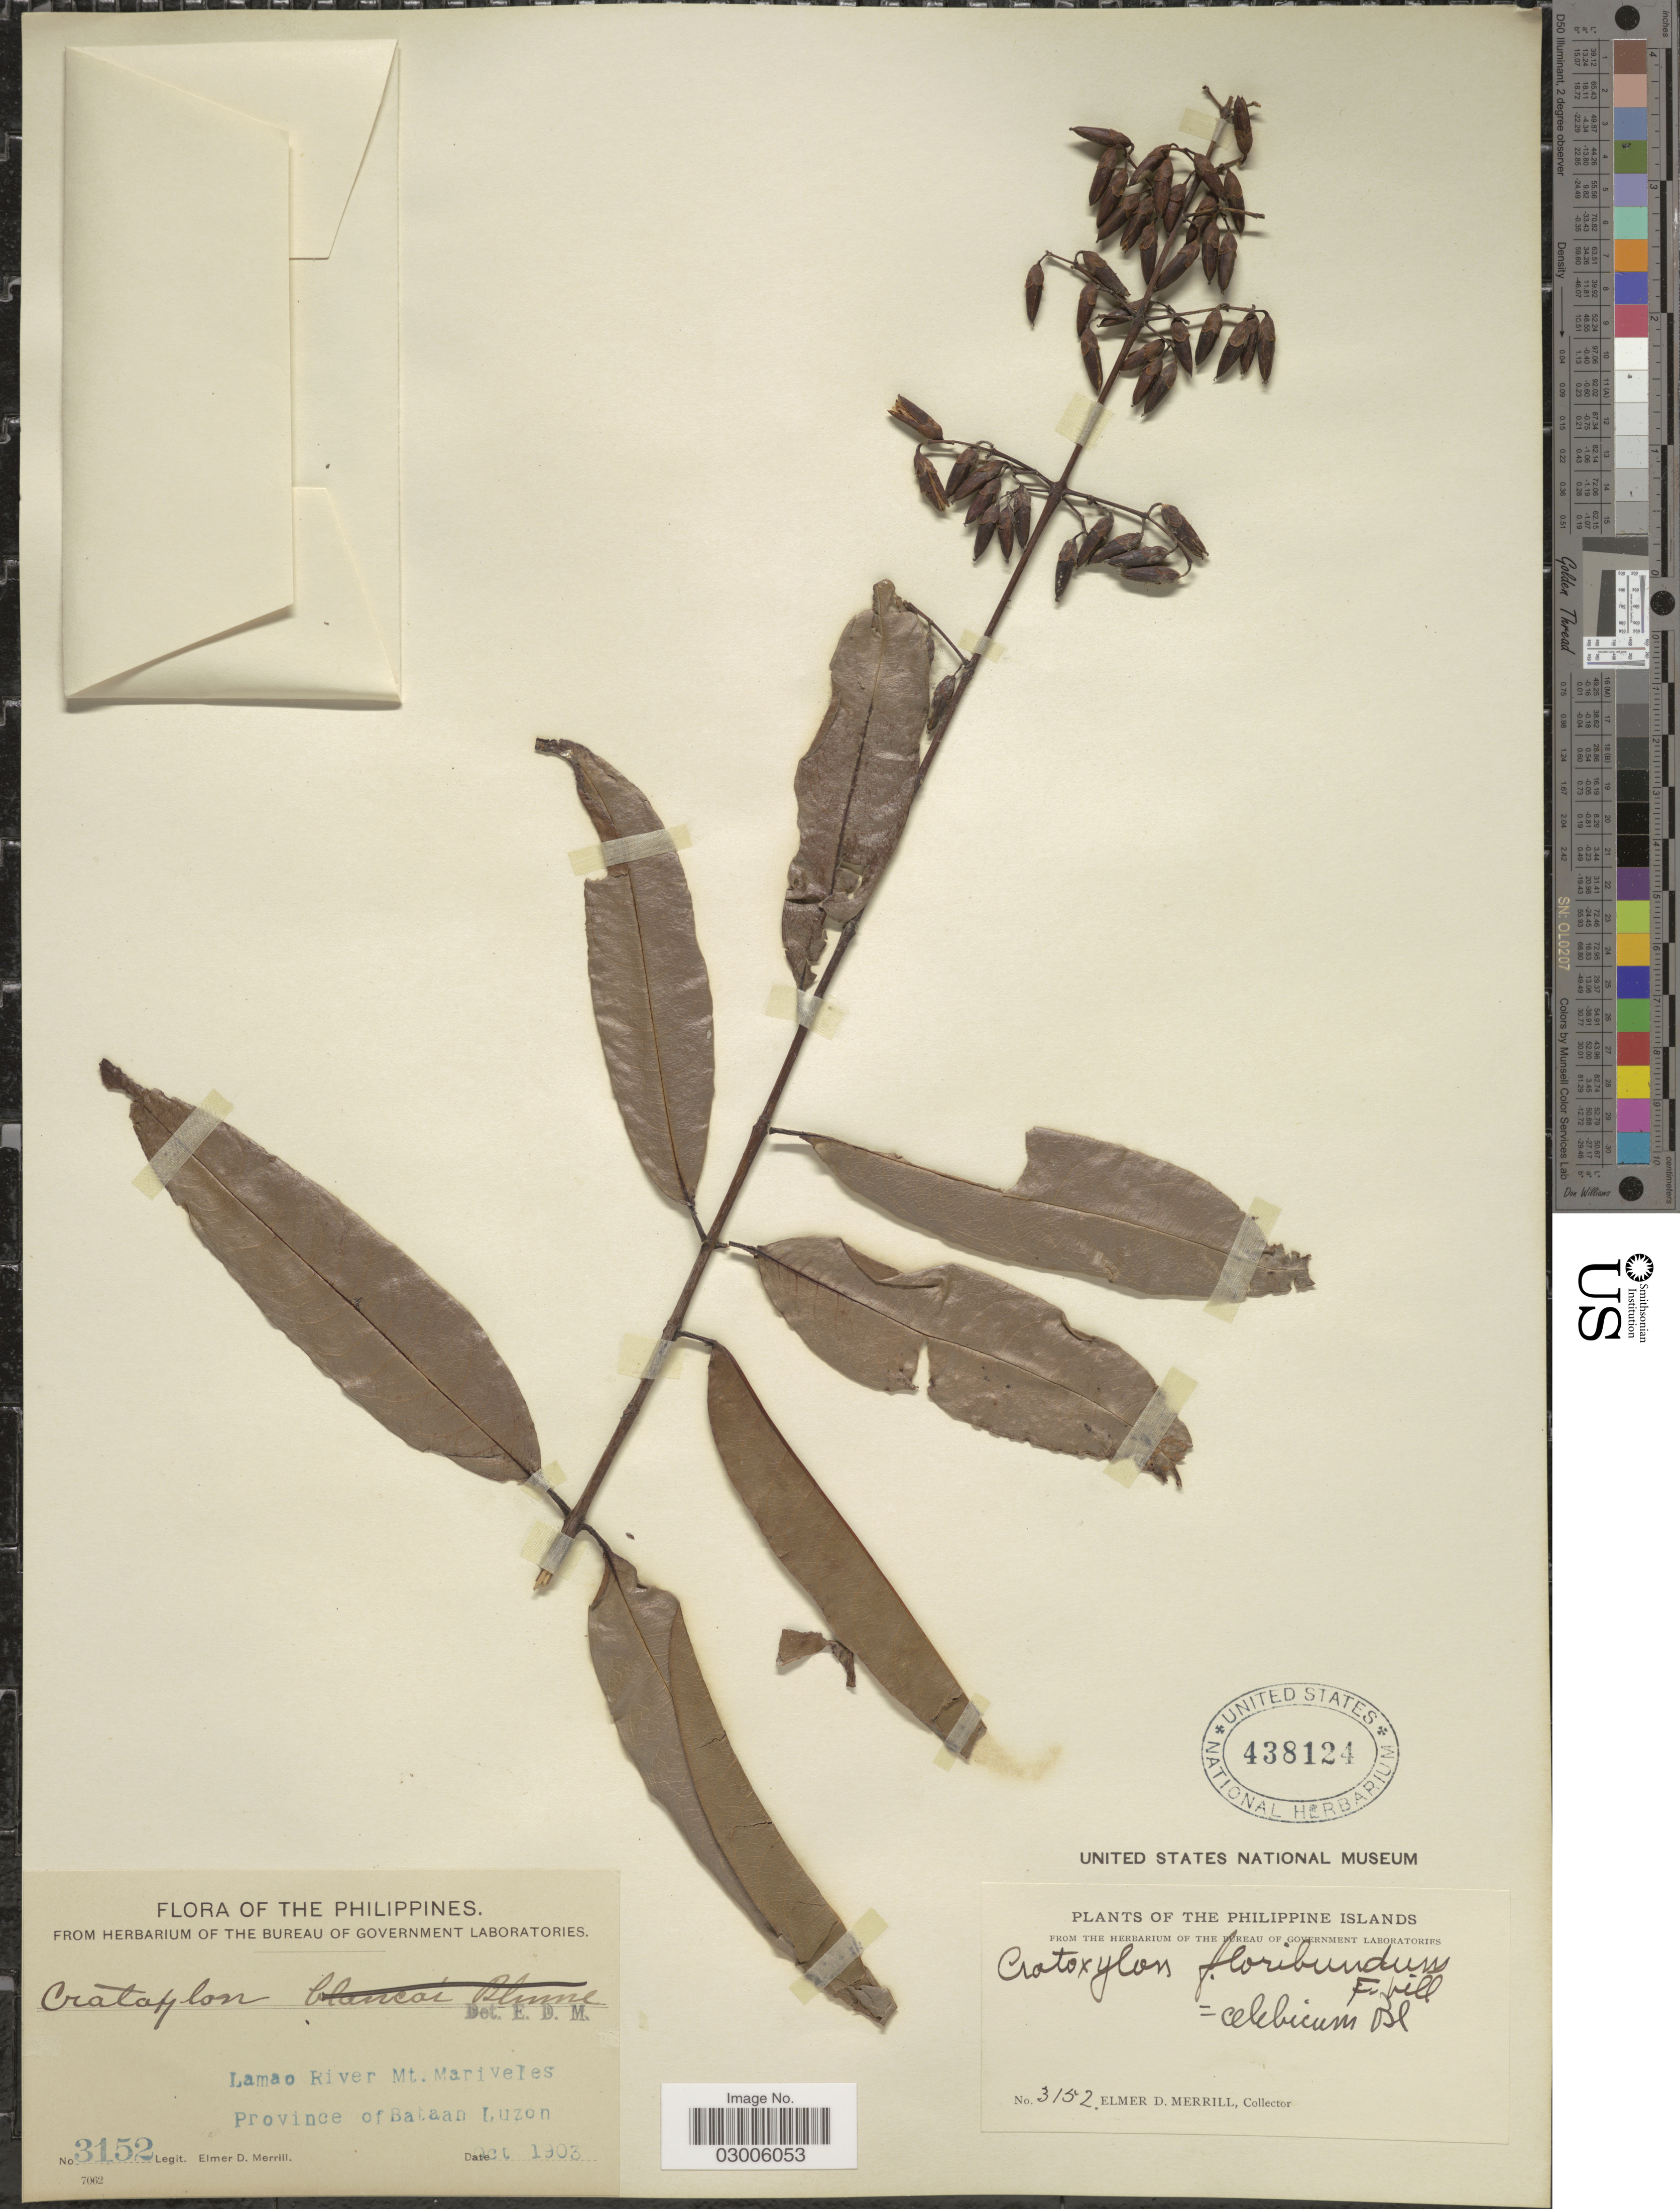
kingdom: Plantae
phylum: Tracheophyta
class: Magnoliopsida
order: Malpighiales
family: Hypericaceae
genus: Cratoxylum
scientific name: Cratoxylum celebicum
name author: Blume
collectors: E. D. Merrill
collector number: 3152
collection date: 1903-10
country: Philippines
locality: Lamao River, Mt. Mariveles. Province of Bataan, Luzon.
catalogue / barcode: US 438124